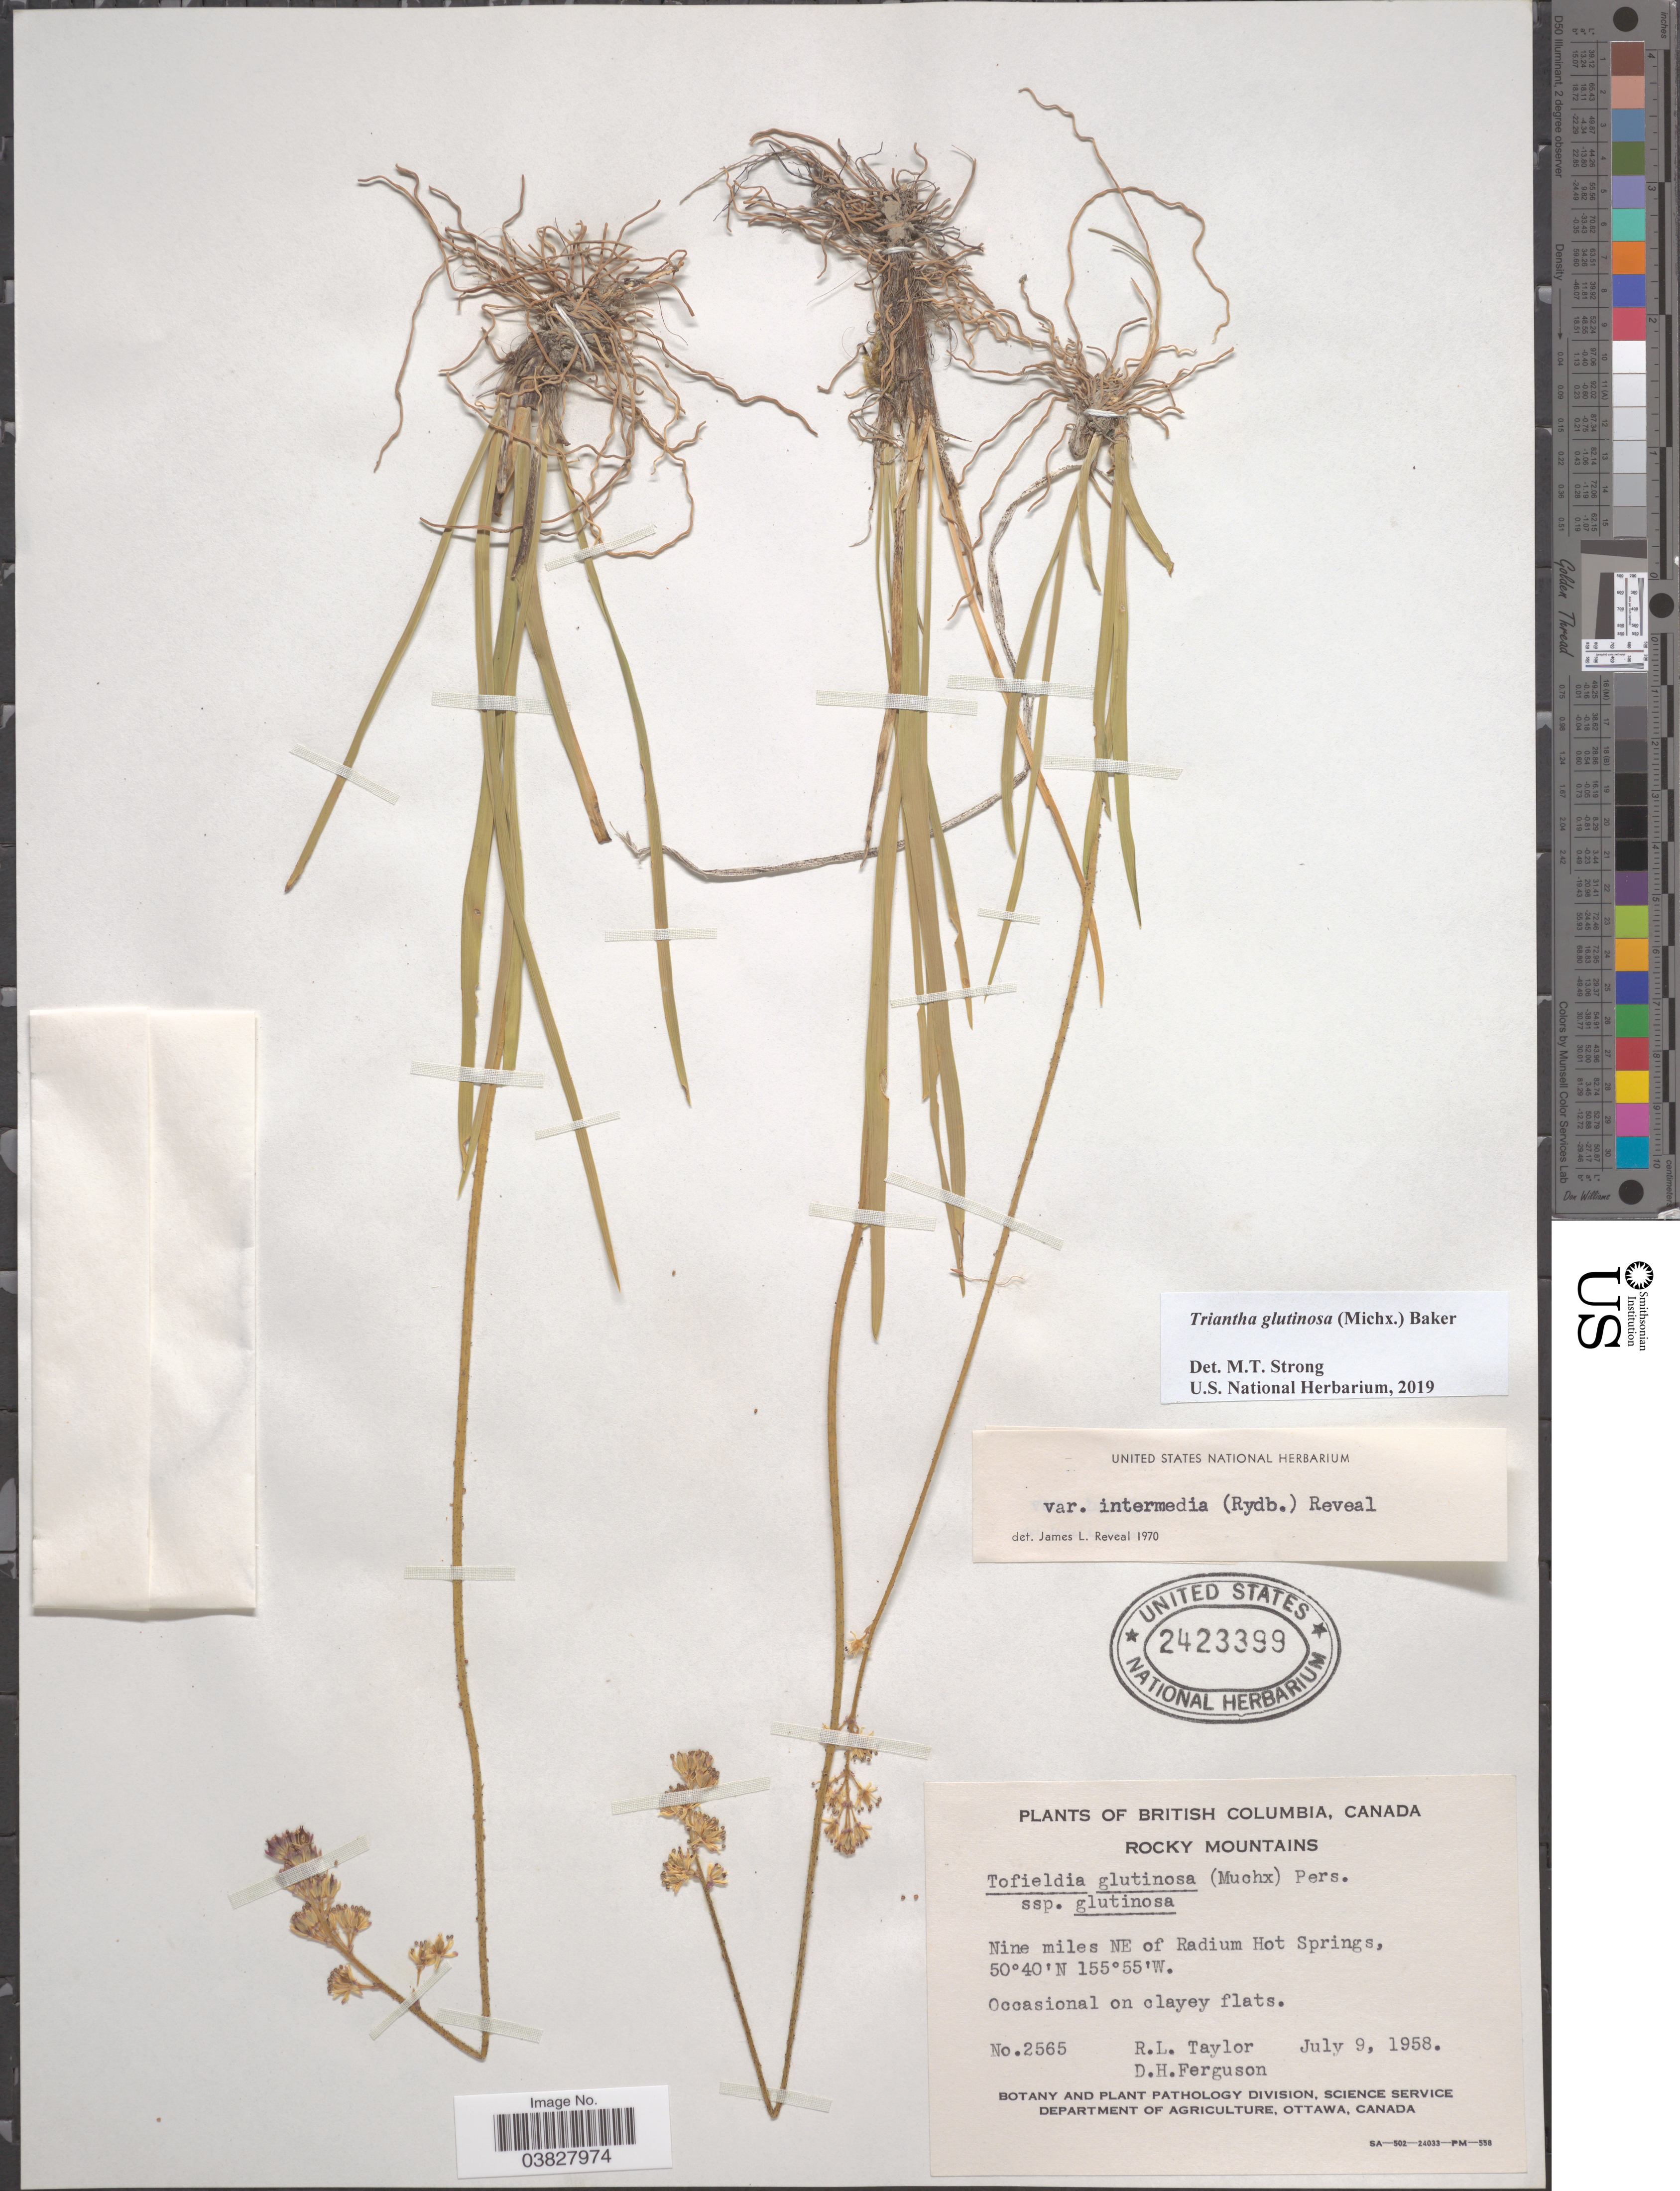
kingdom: Plantae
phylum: Tracheophyta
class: Liliopsida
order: Alismatales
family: Tofieldiaceae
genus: Triantha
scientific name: Triantha glutinosa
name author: (Michx.) Baker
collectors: R. Taylor & D. Ferguson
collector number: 2565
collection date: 1958-07-09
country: Canada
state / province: British Columbia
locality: Rocky Mountains. Nine miles NE of Radium Hot Springs.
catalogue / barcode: US 2423399